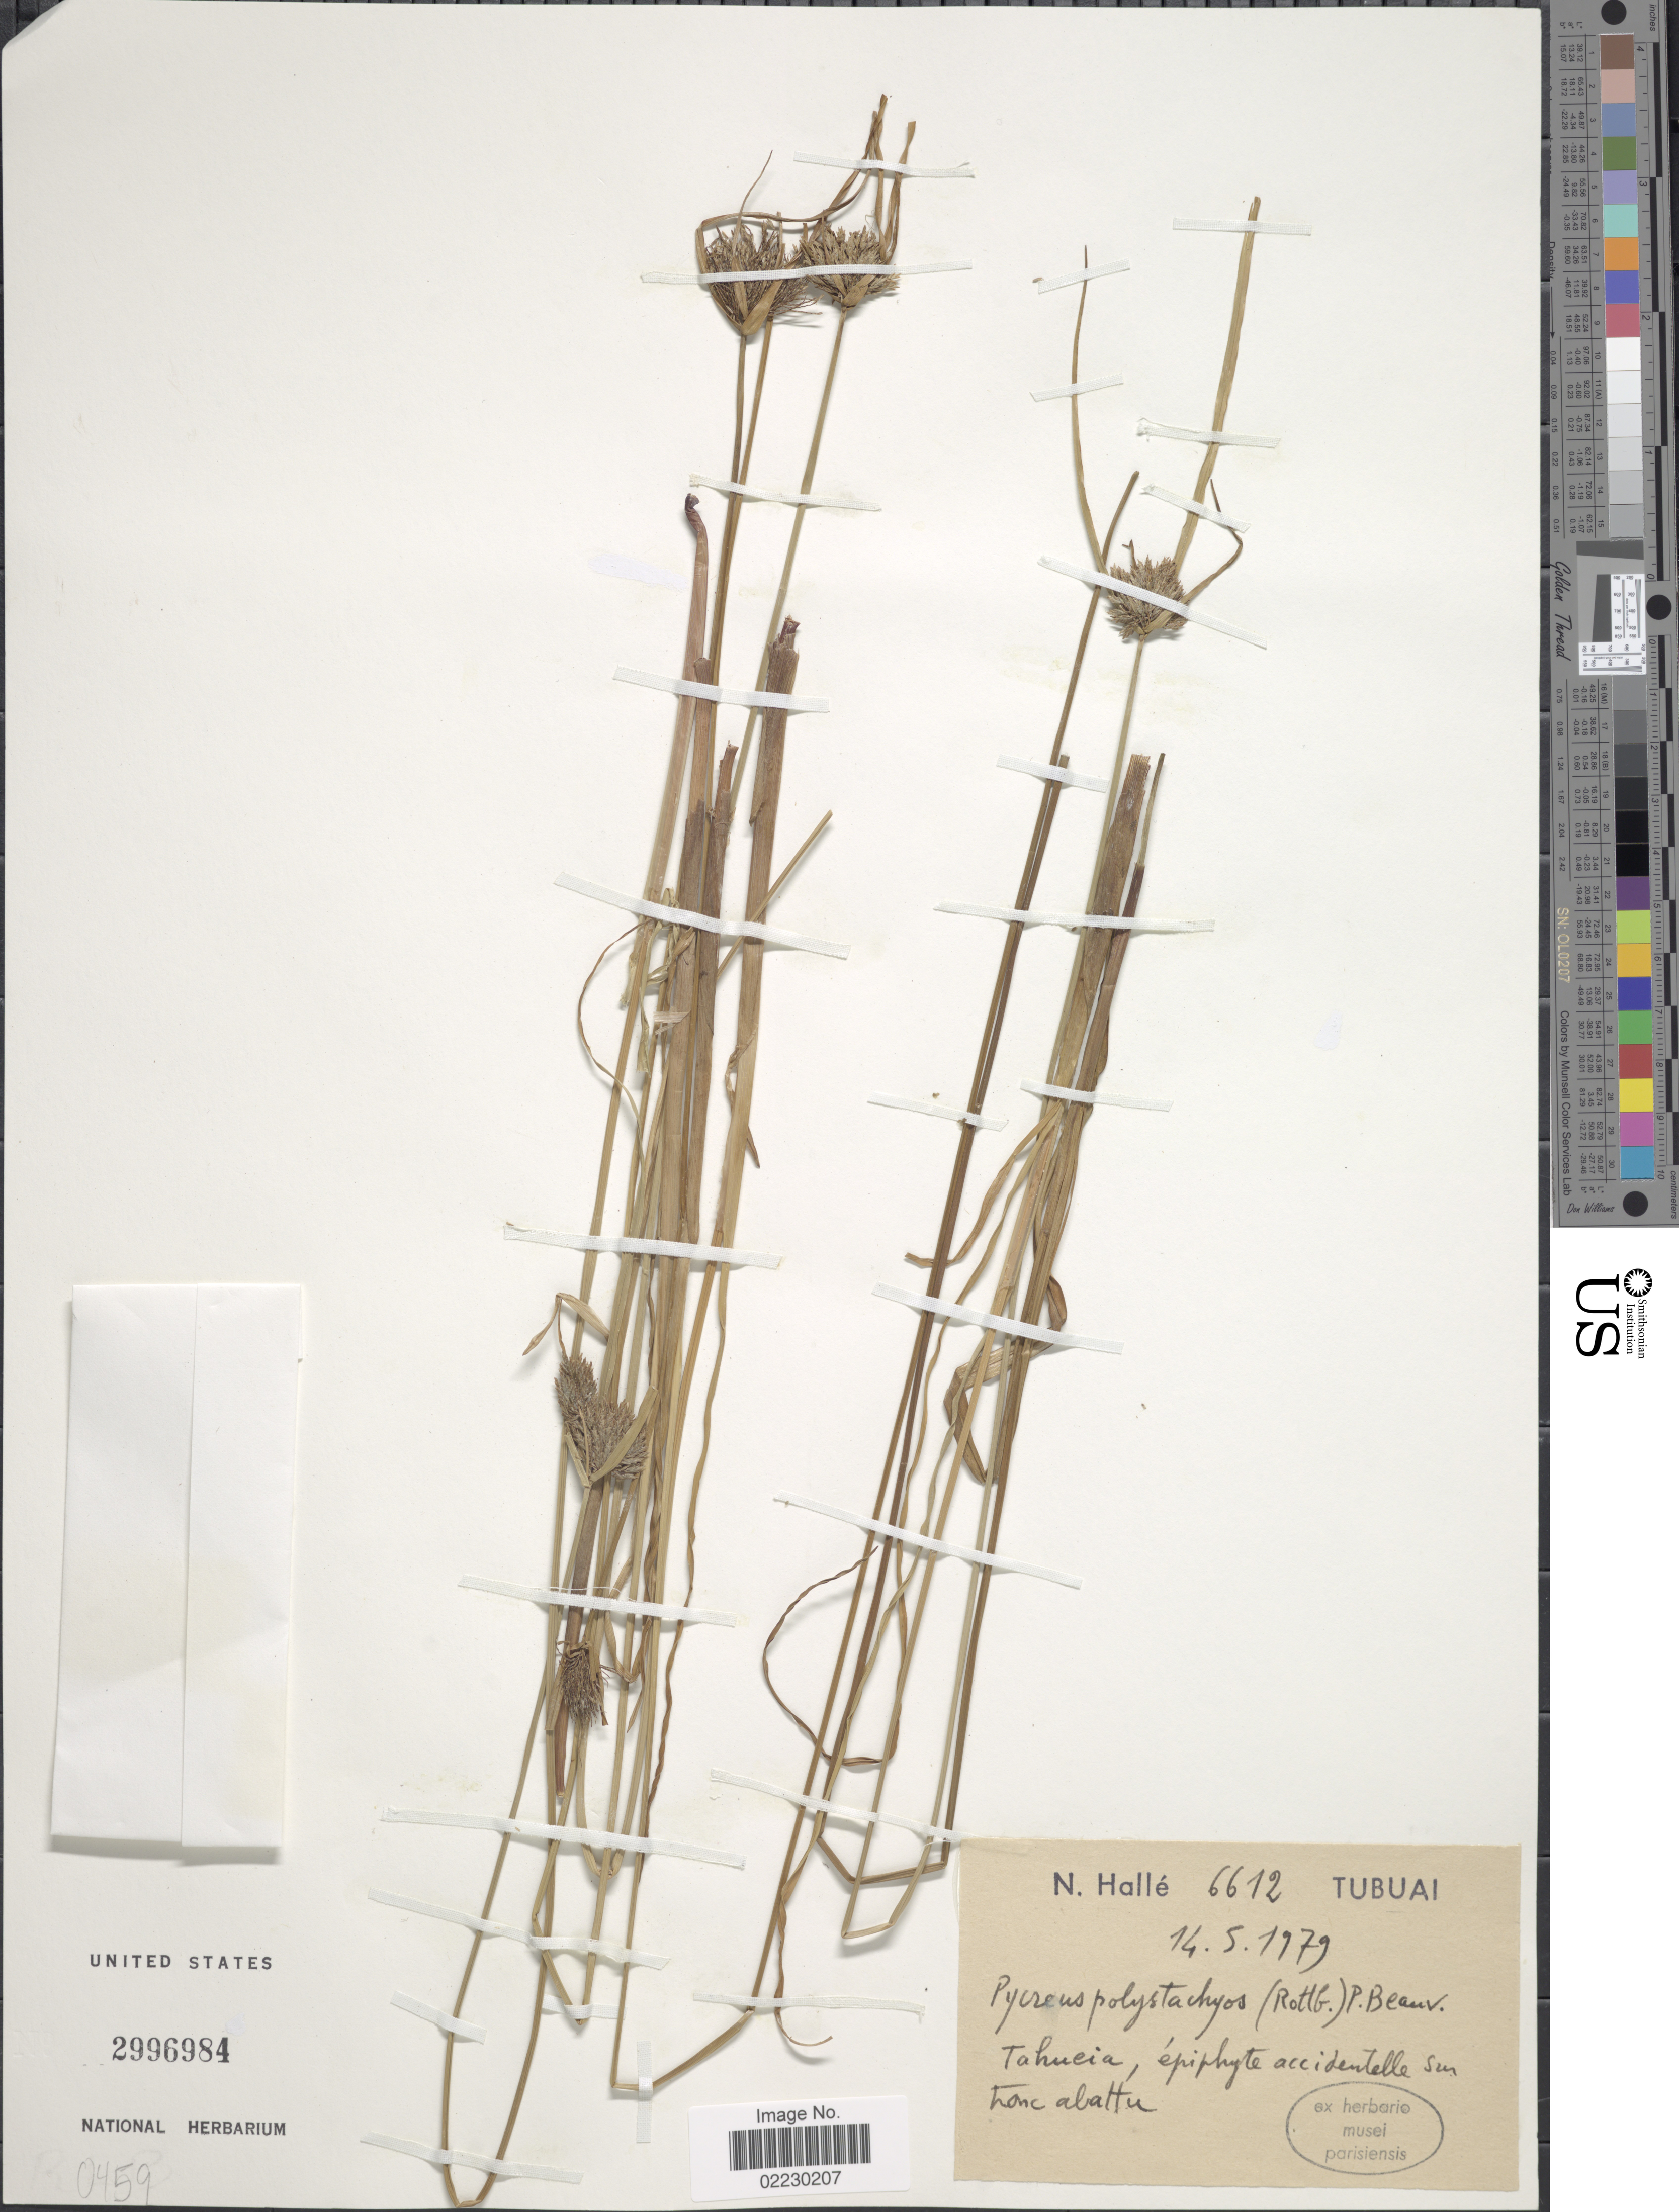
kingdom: Plantae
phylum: Tracheophyta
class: Liliopsida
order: Poales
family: Cyperaceae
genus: Cyperus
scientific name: Cyperus polystachyos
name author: Rottb.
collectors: N. Hallé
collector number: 6612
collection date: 1979-05-14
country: French Polynesia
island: Tubuai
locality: Tahueia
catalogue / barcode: US 2996984